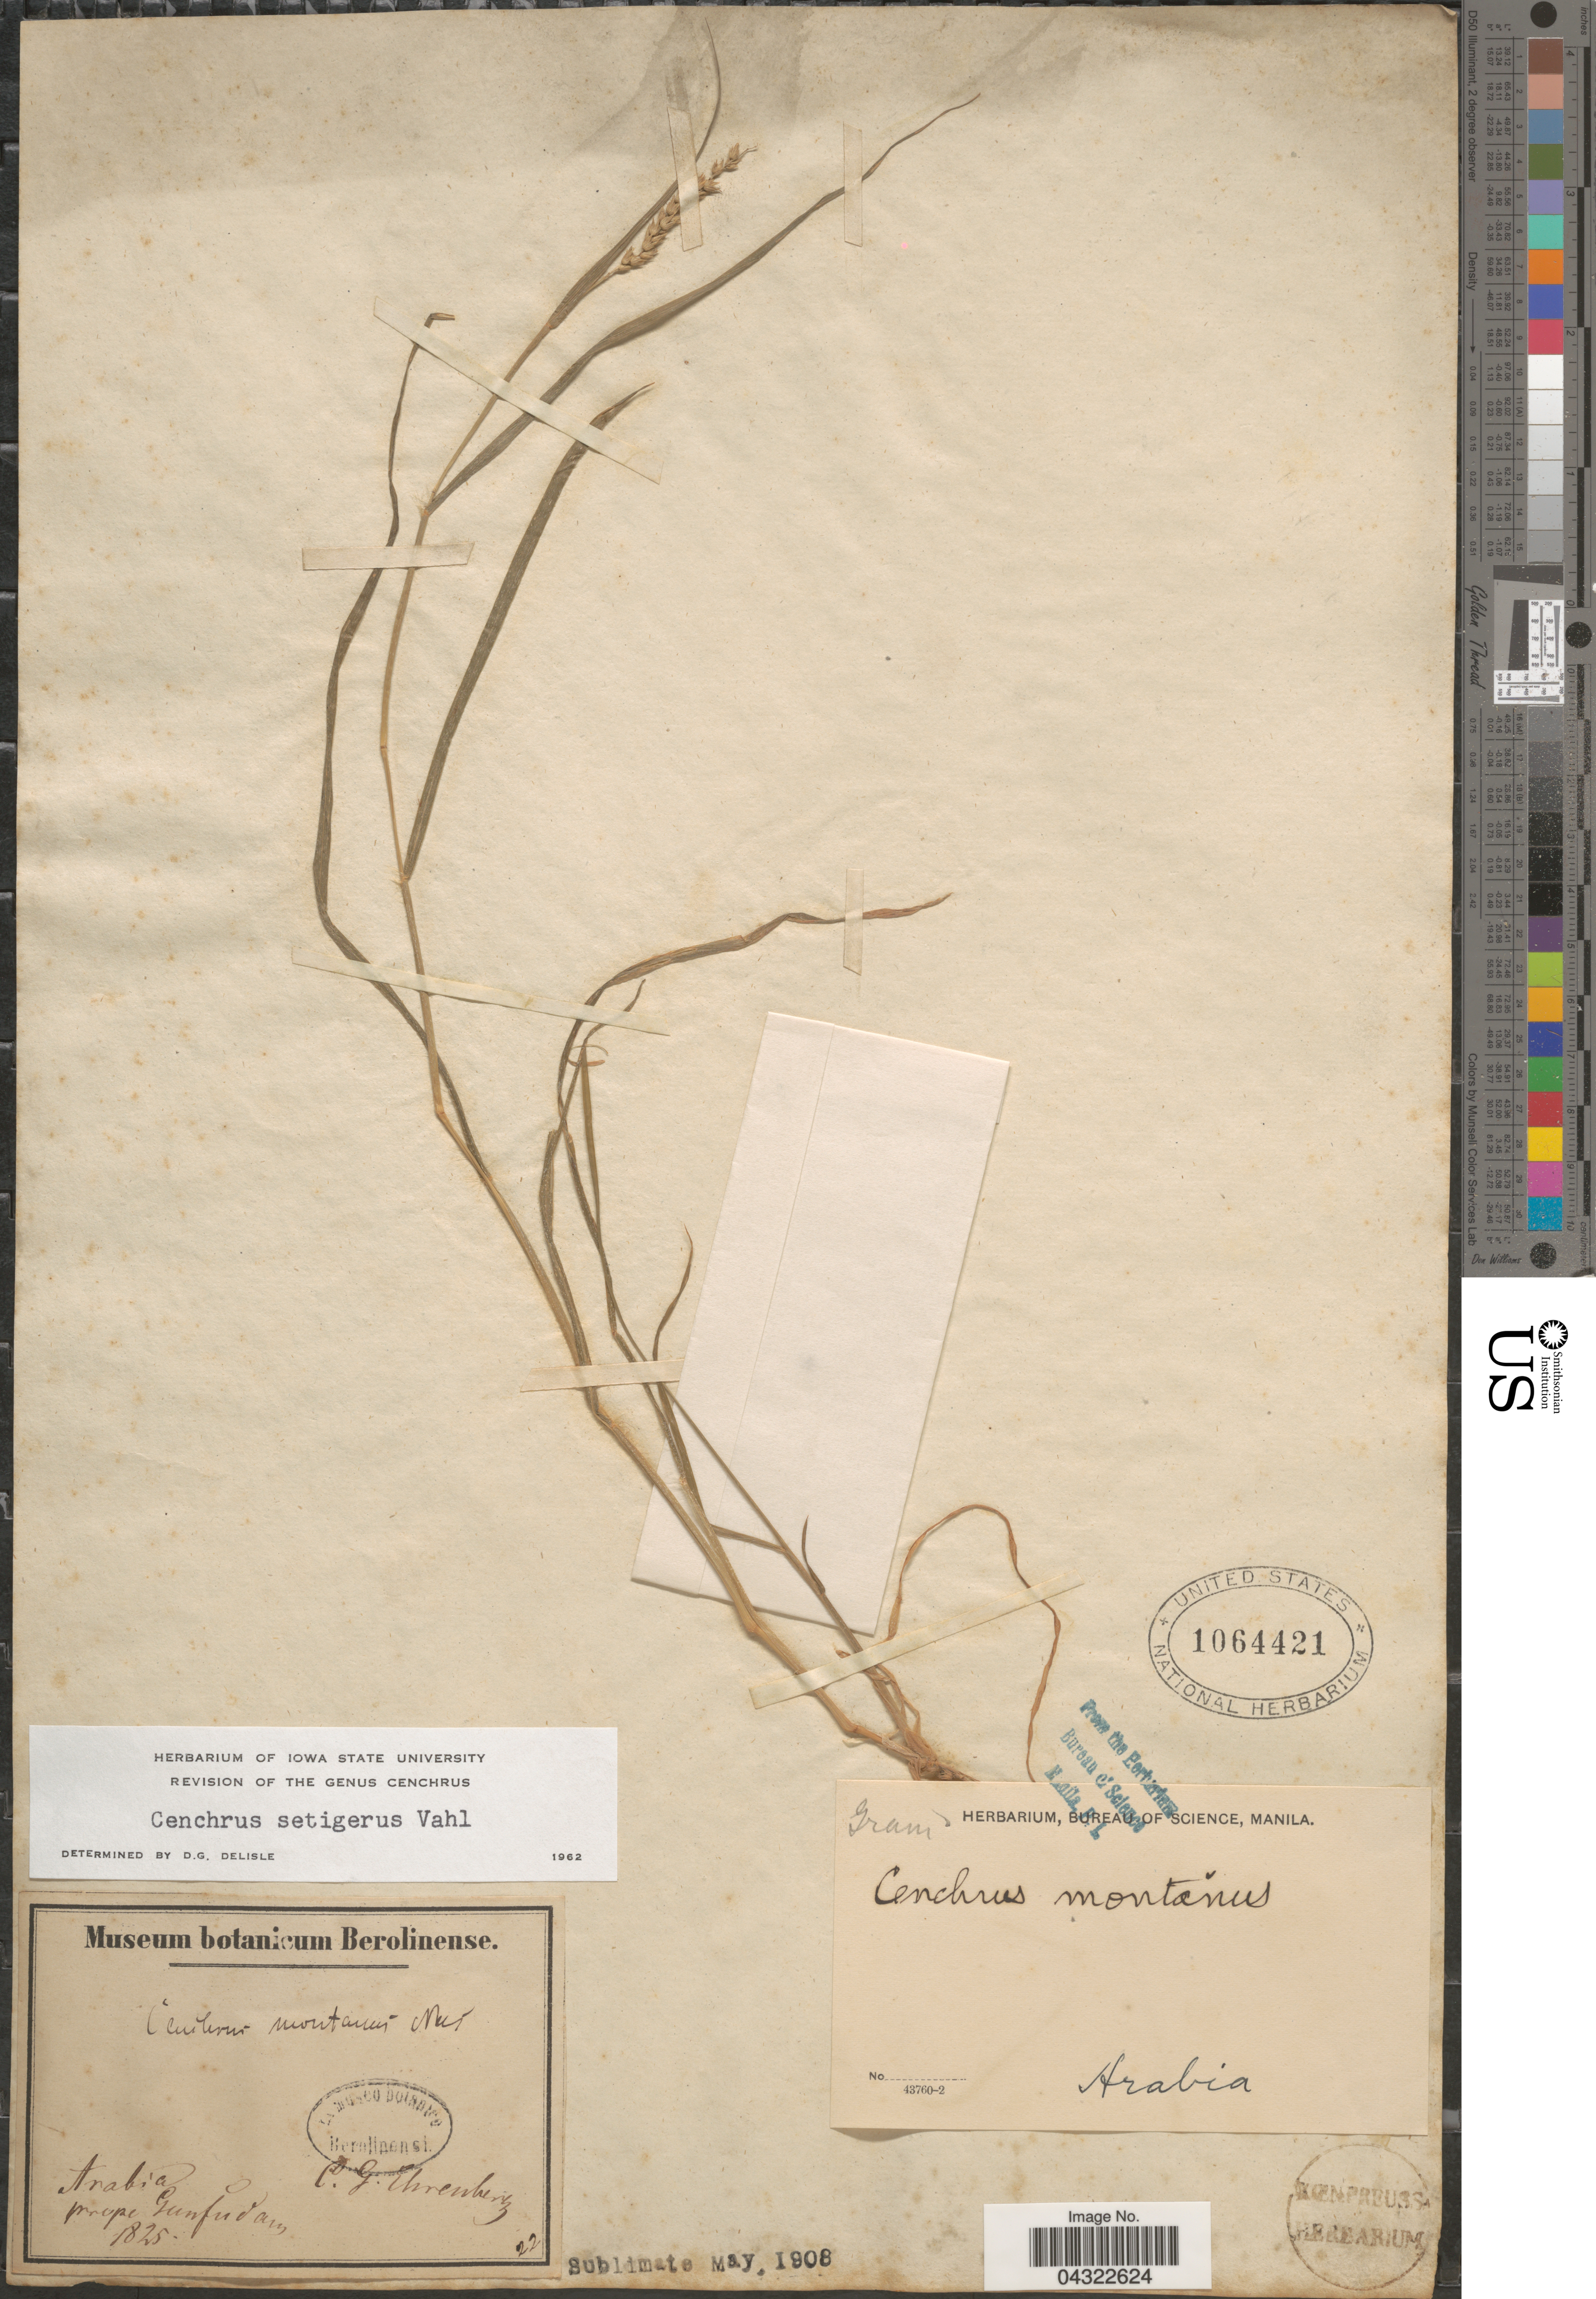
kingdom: Plantae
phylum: Tracheophyta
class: Liliopsida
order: Poales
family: Poaceae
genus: Cenchrus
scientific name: Cenchrus setiger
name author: Vahl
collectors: C. Ehrenberg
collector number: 22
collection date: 1825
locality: Arabia. Prope Gunfudam [interpreted].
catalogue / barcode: US 1064421